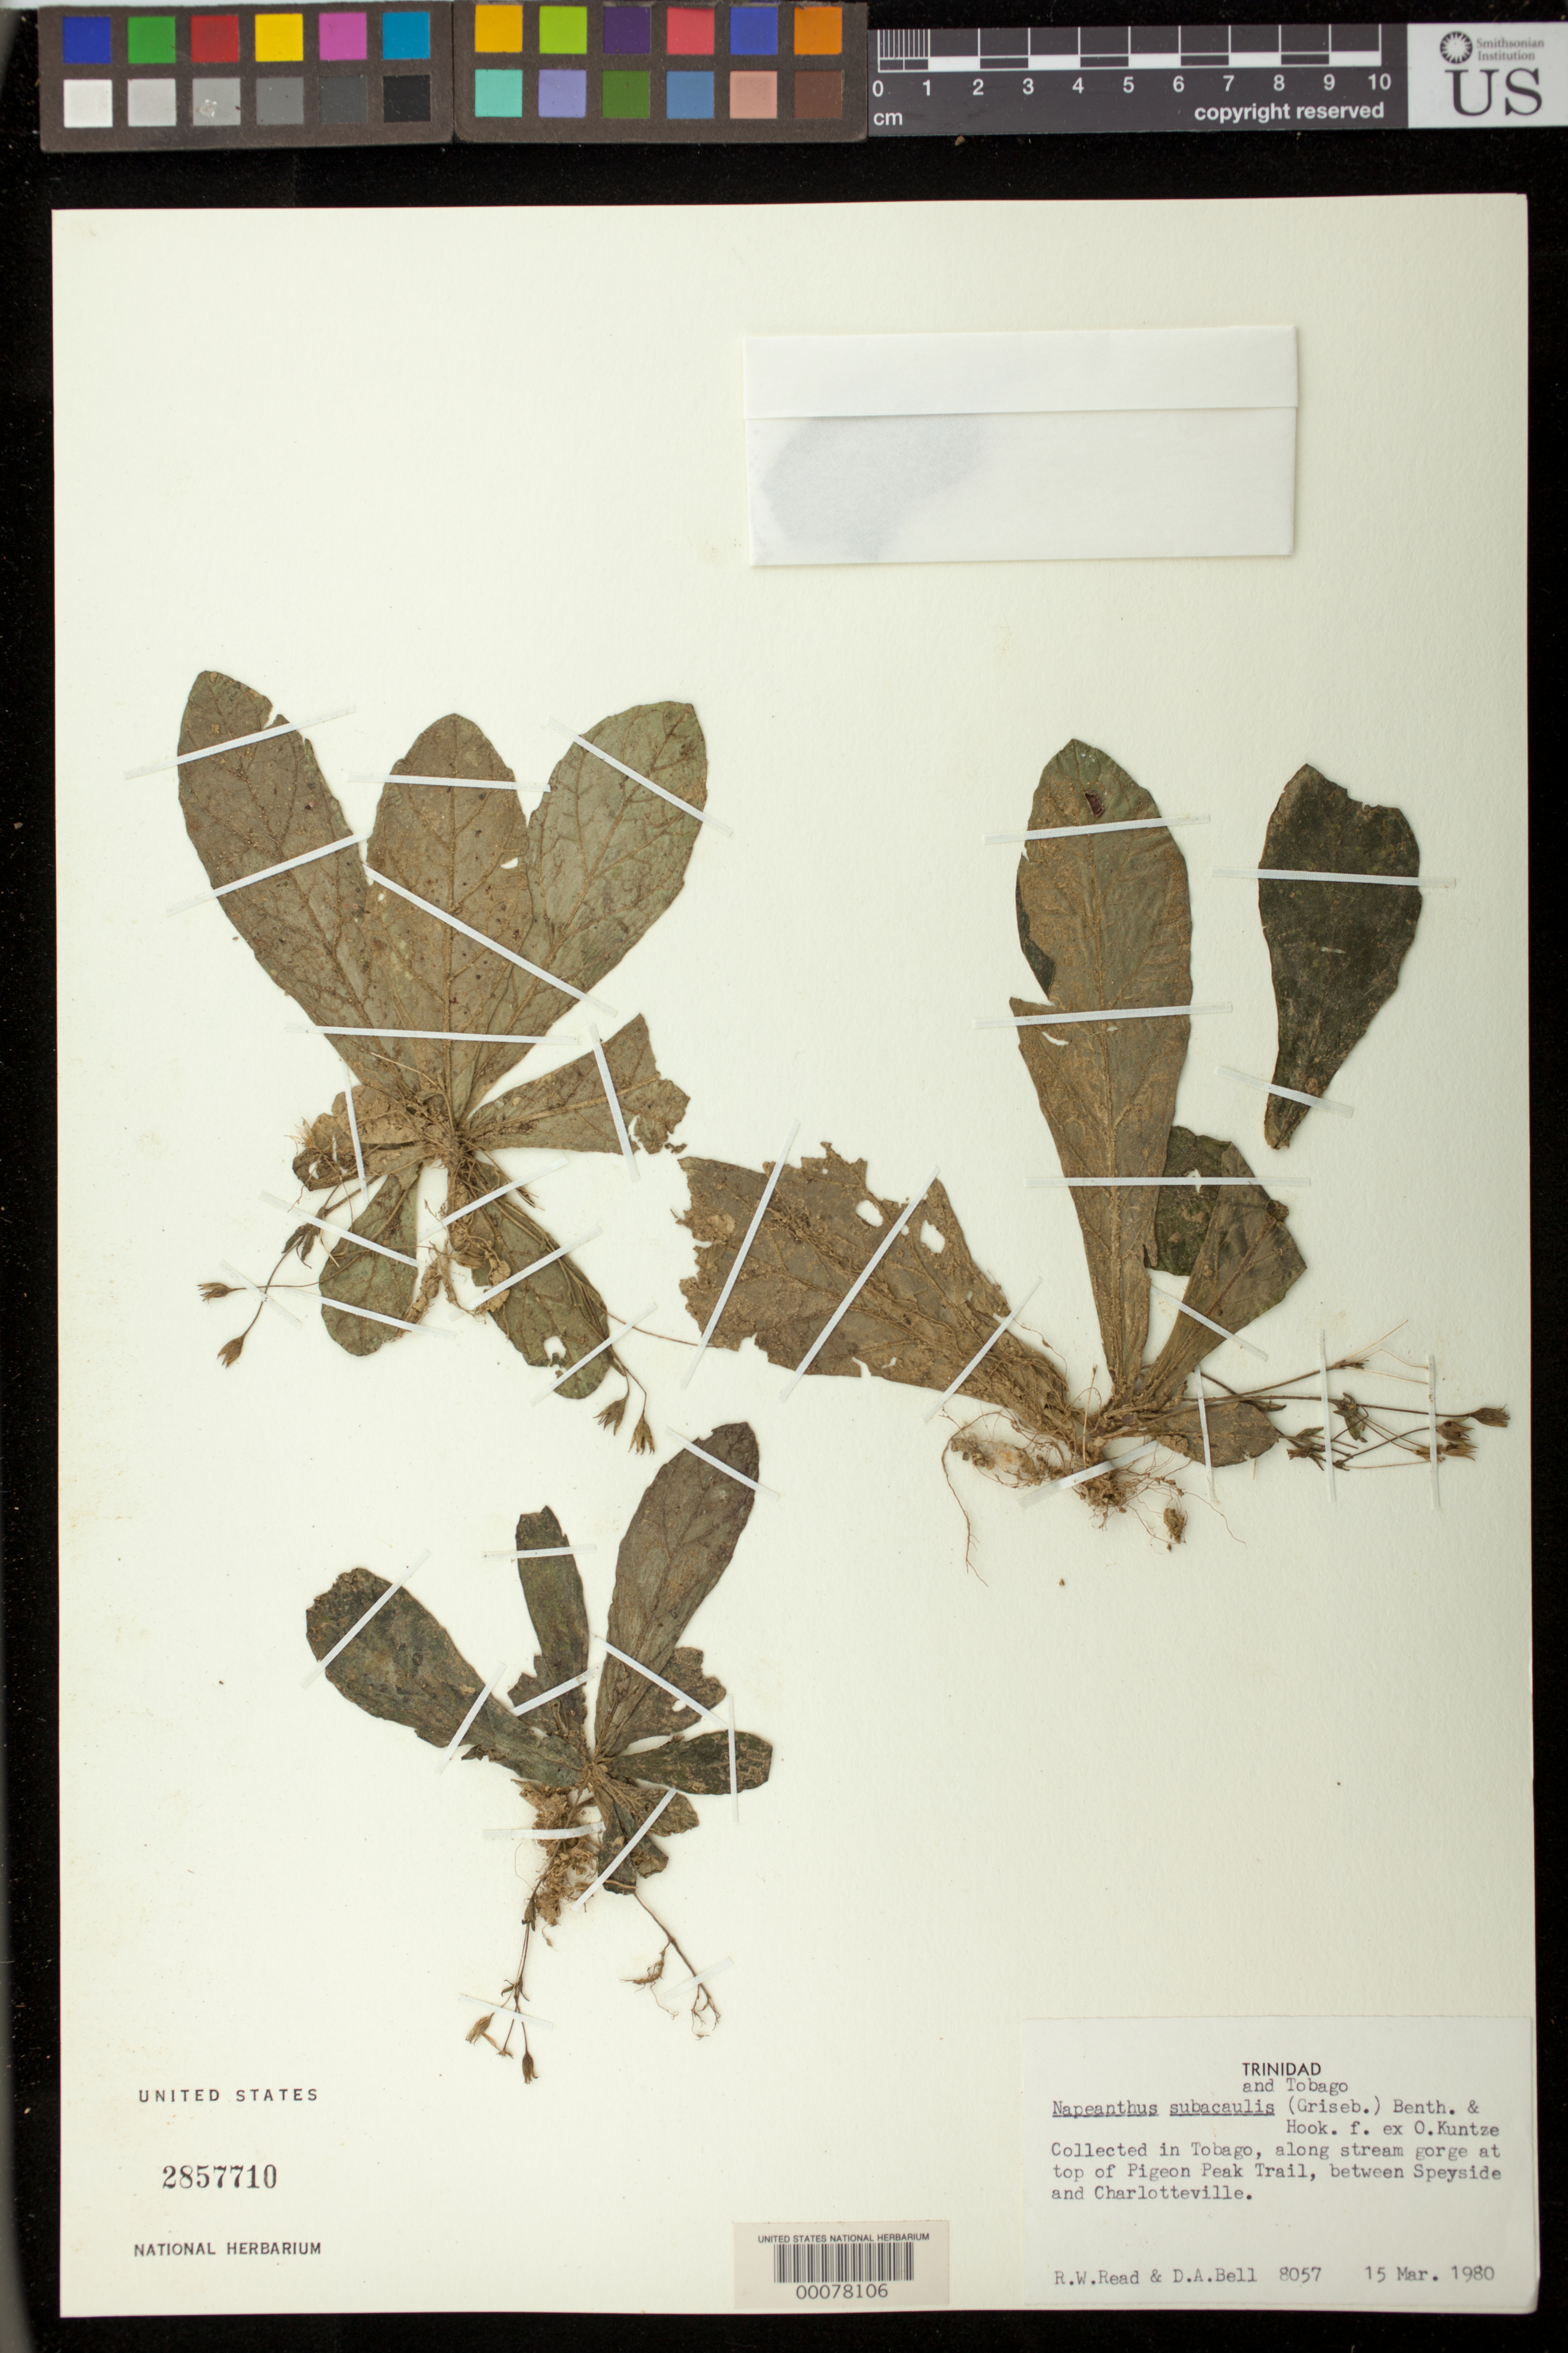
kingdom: Plantae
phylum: Tracheophyta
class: Magnoliopsida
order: Lamiales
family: Gesneriaceae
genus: Napeanthus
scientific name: Napeanthus subacaulis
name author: (Griseb.) Benth. & Hook. f. ex Kuntze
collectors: R. W. Read & D. A. Bell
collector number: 8057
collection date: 1980-03-15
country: Trinidad and Tobago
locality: Collected in Tobago, along stream gorge at top of Pigeon Peak Trail, between Speyside and Charlotteville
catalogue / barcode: US 2857710